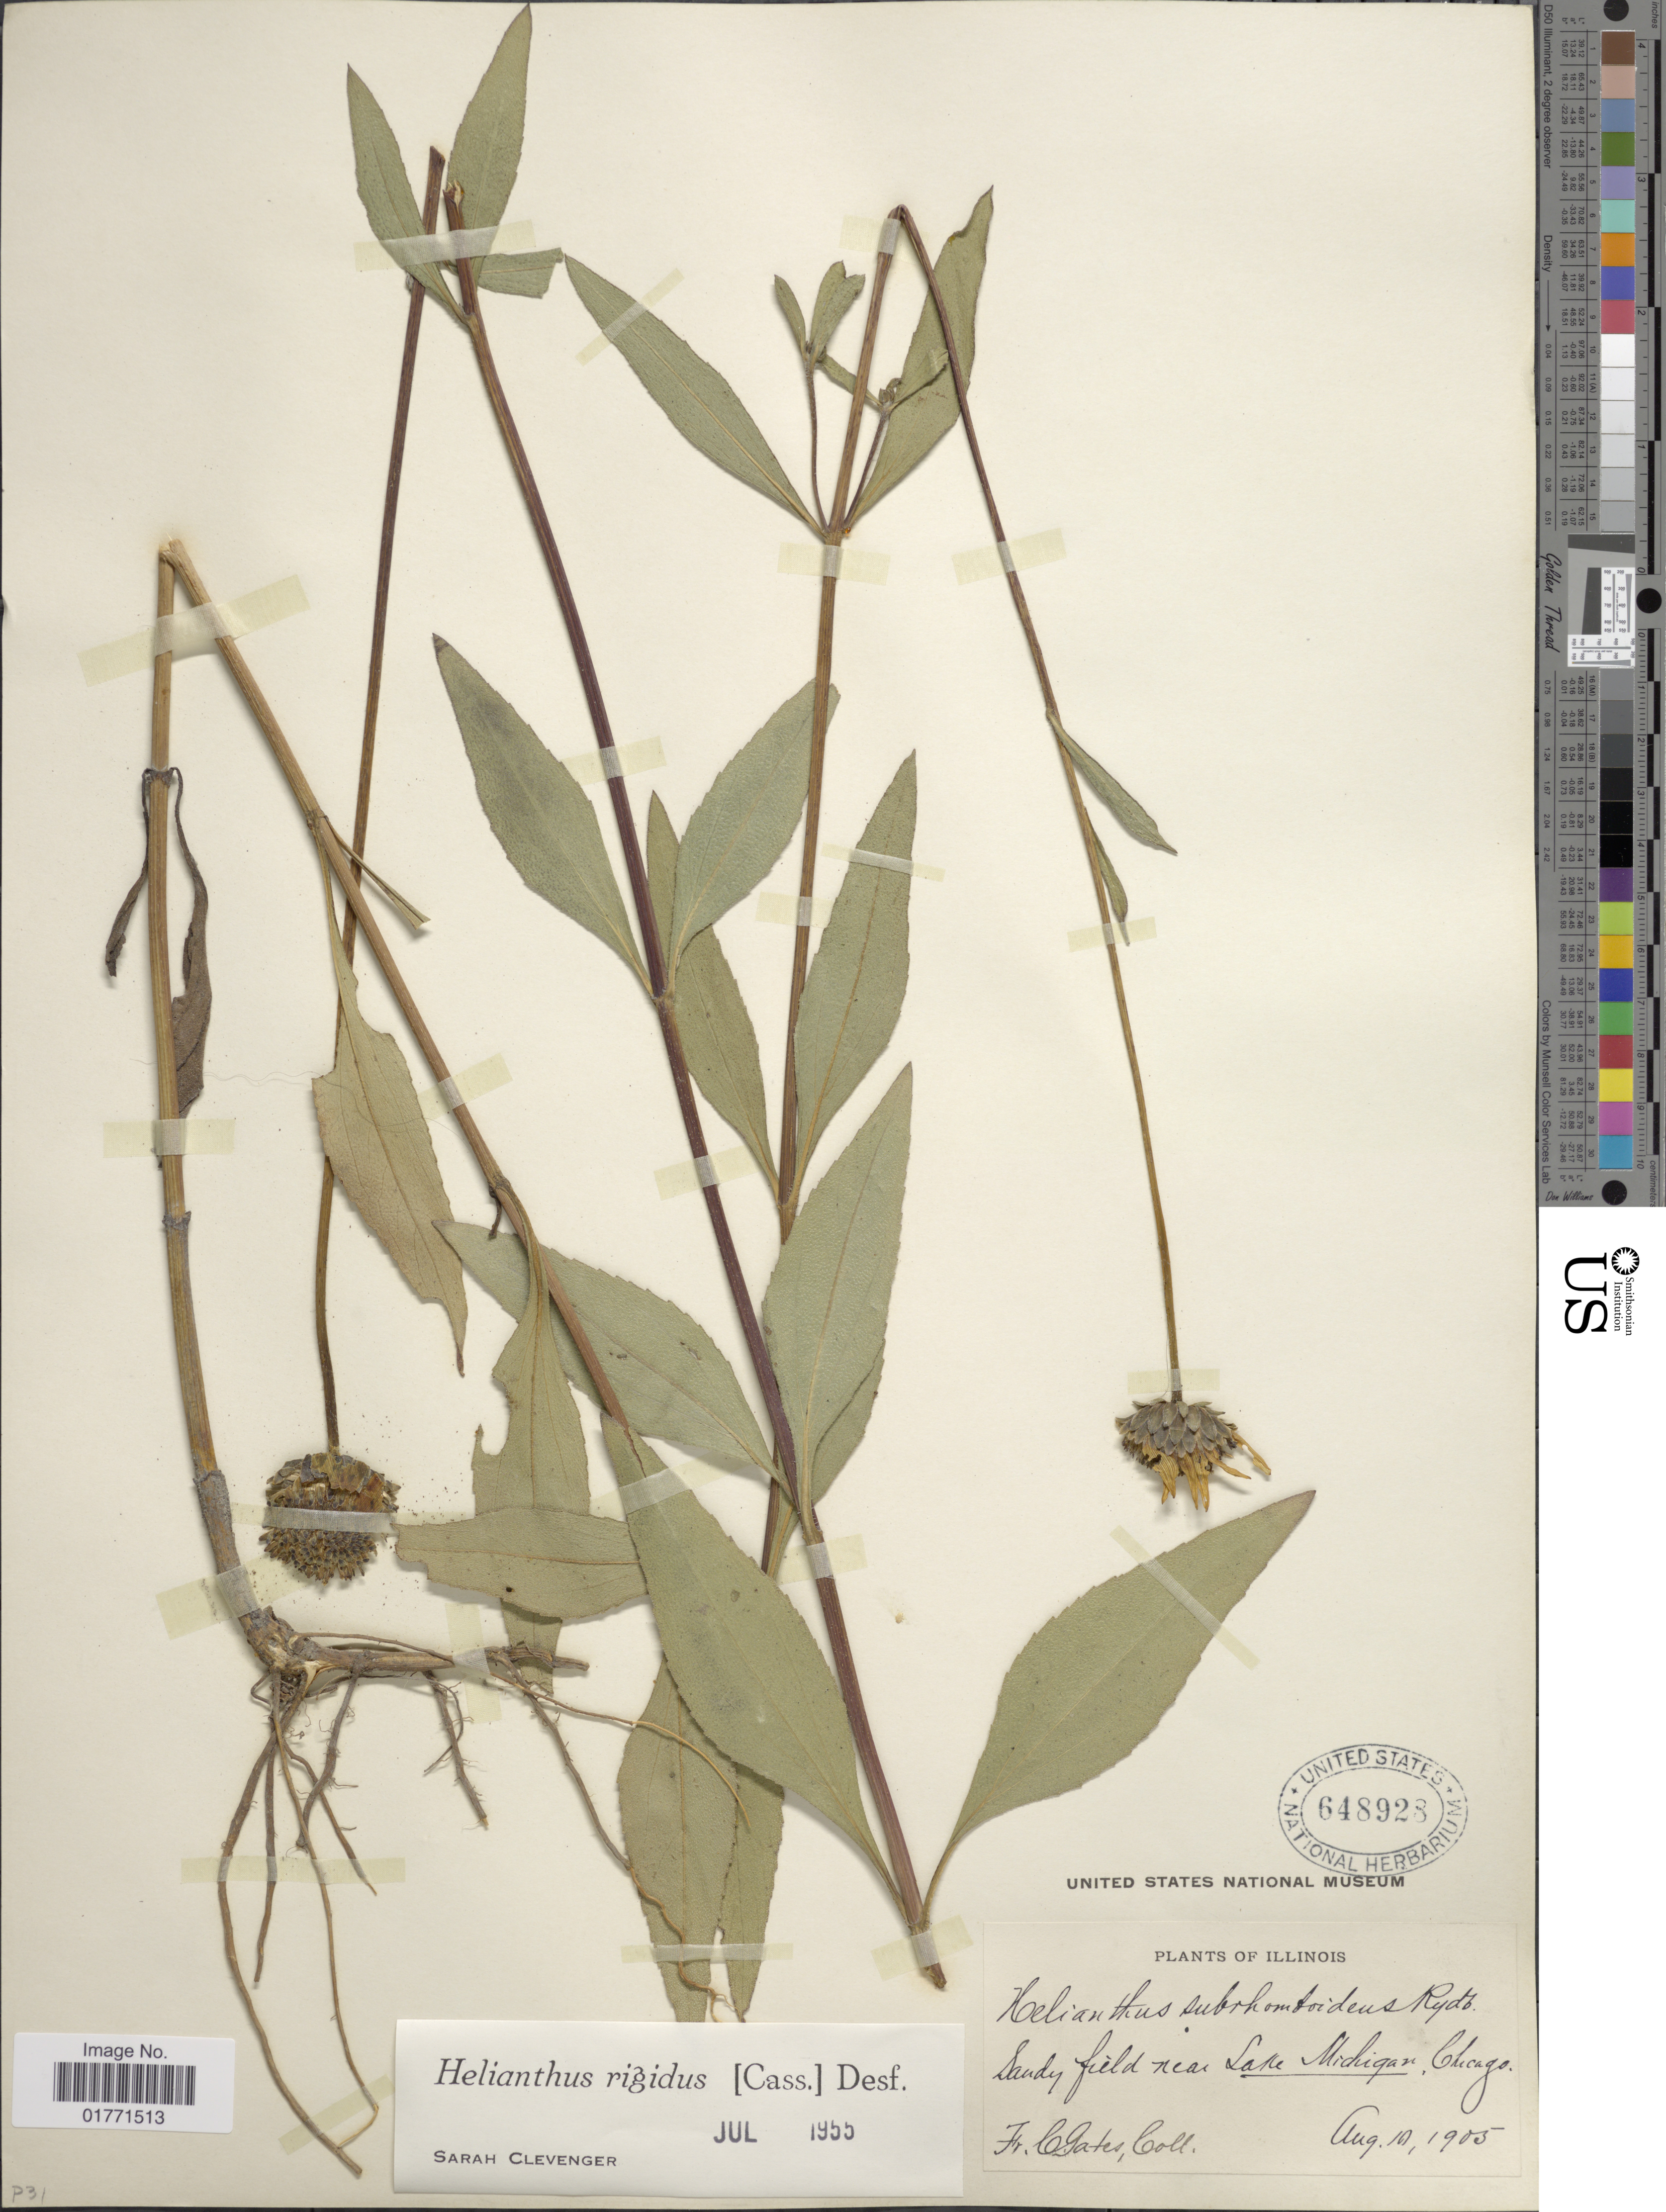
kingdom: Plantae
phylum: Tracheophyta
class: Magnoliopsida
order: Asterales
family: Asteraceae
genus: Helianthus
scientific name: Helianthus rigidus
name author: (Cass.) Desf.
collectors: F. C. Gates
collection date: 1905-08-10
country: United States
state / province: Illinois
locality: Sandy field near Lake Michigan Chicago.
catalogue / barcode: US 648928